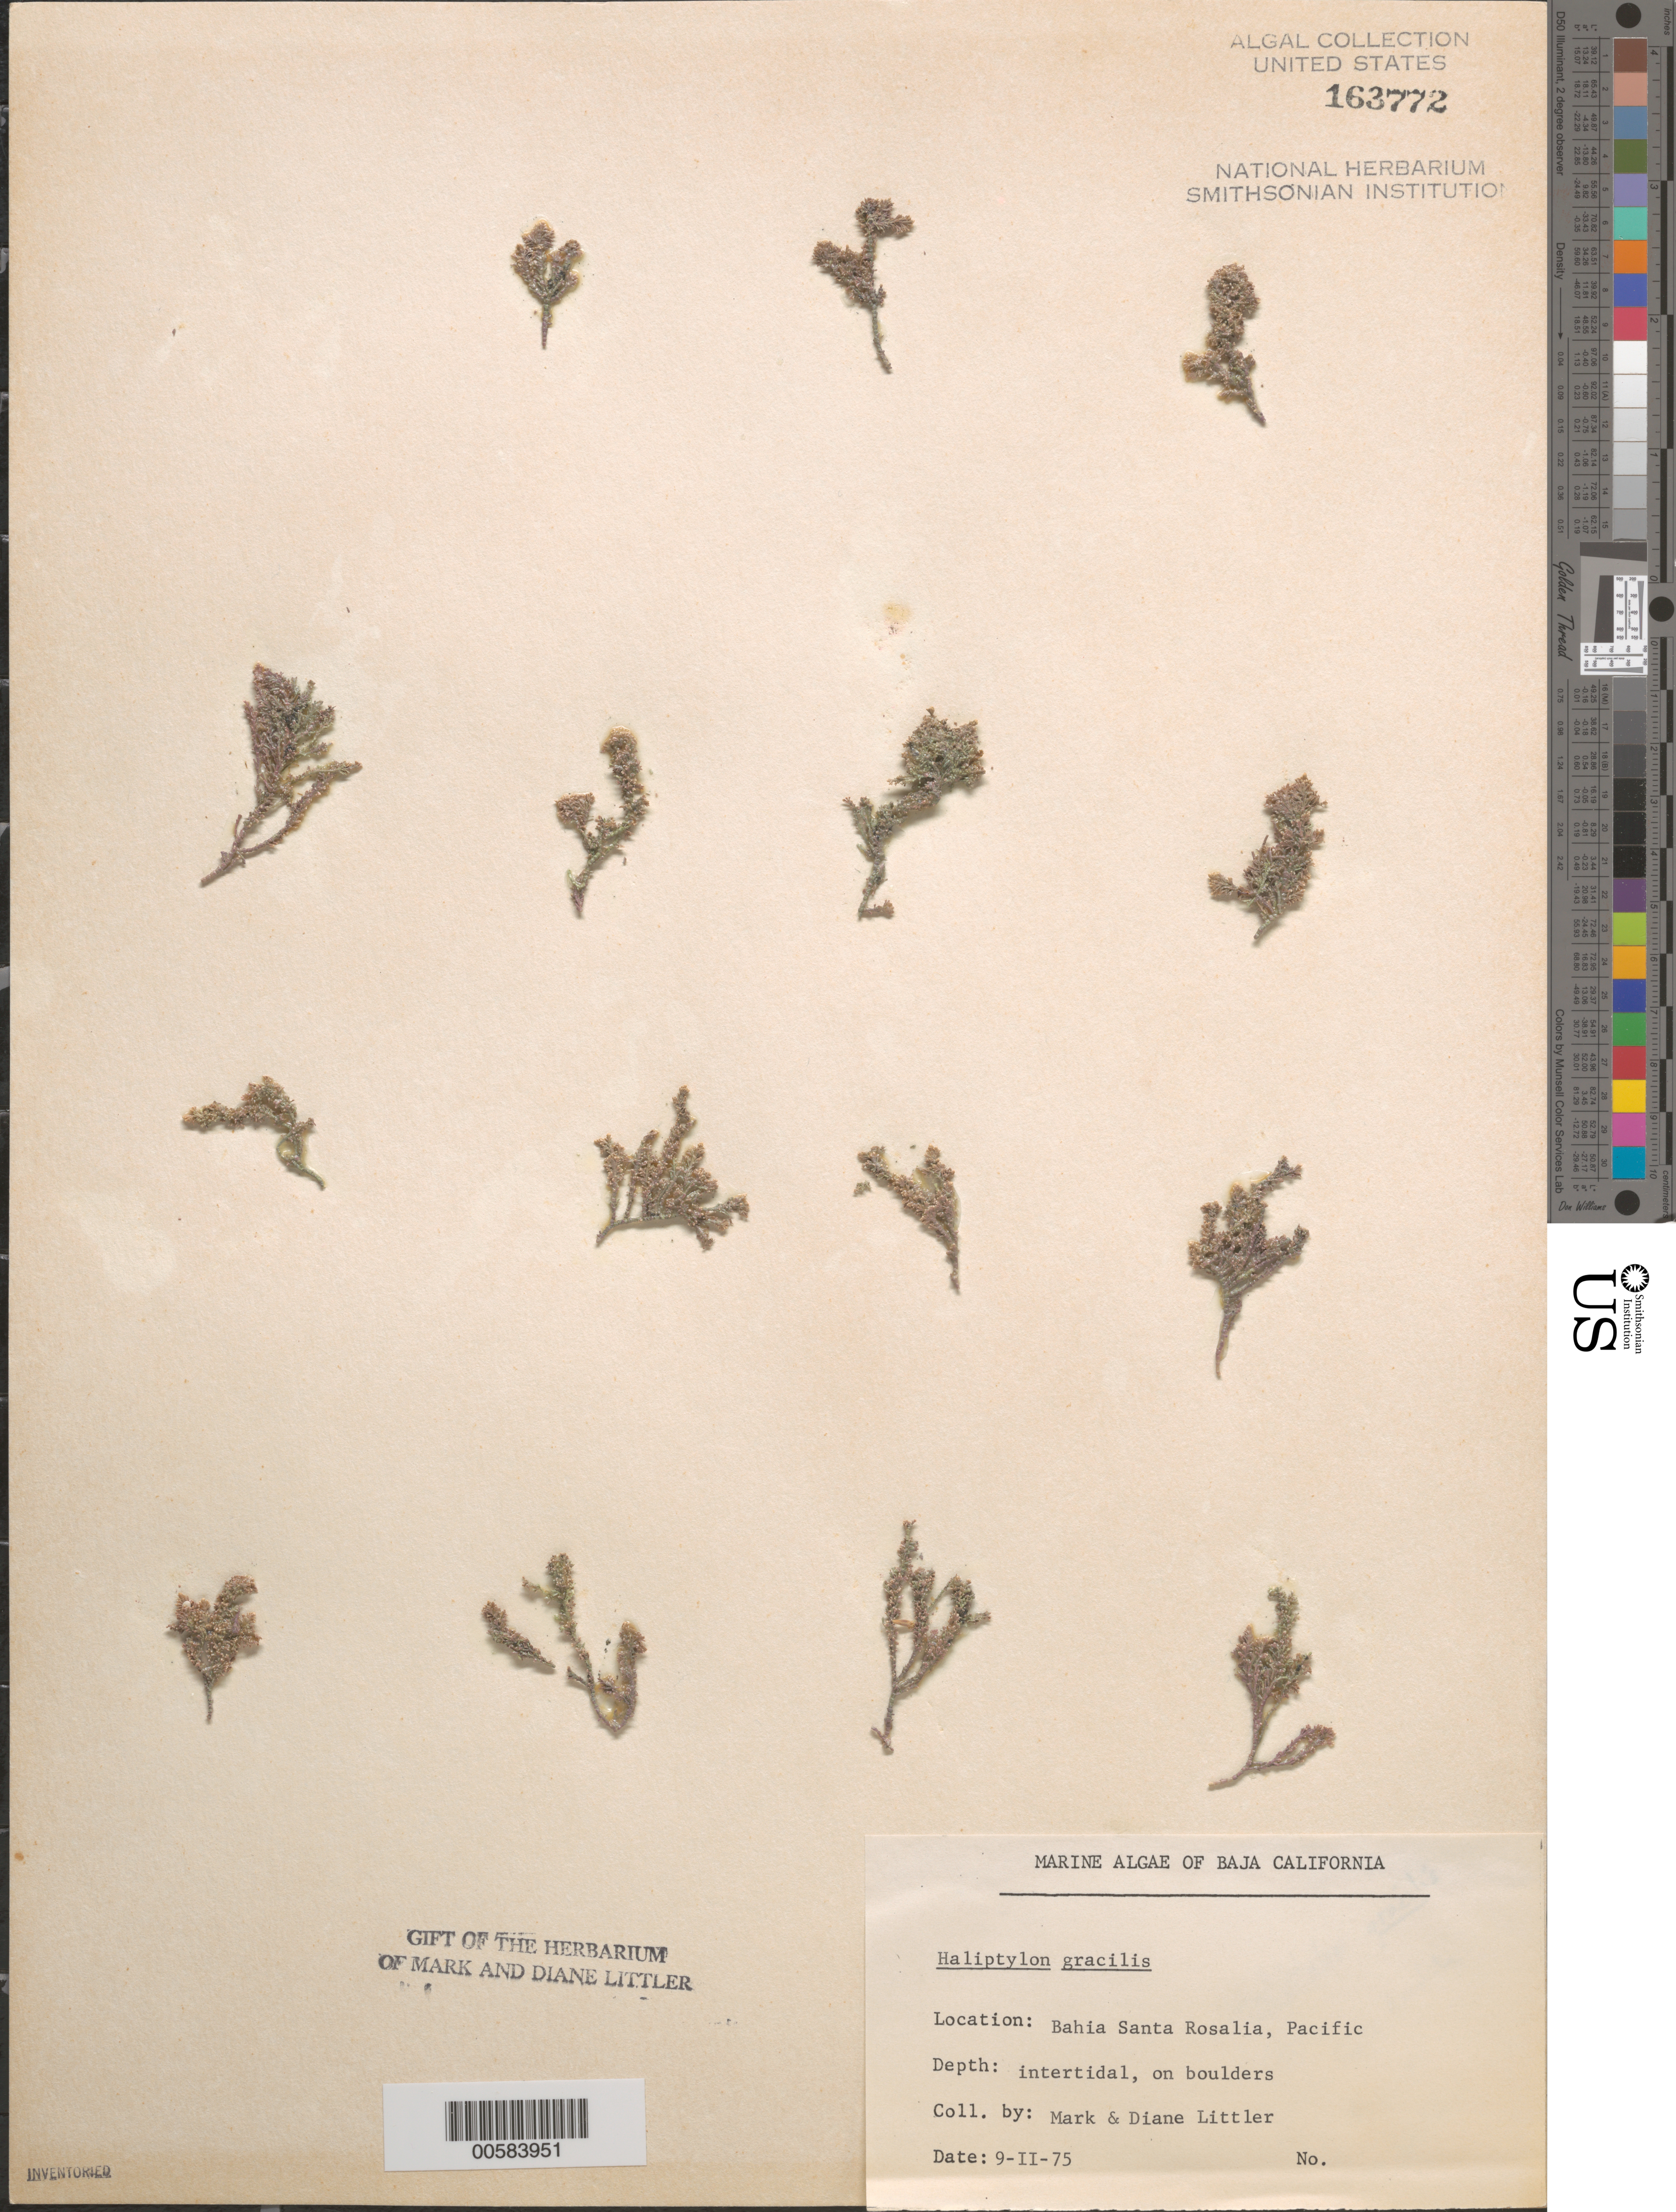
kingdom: Plantae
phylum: Rhodophyta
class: Florideophyceae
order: Corallinales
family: Corallinaceae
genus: Jania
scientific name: Jania rosea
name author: (Lam.) Decne.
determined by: Algae name updating Project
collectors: M. M. Littler & D. S. Littler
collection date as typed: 09 Feb 1975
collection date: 1975-02-09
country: Mexico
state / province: Baja California Sur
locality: Bahia Santa Rosalia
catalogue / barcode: US 163772